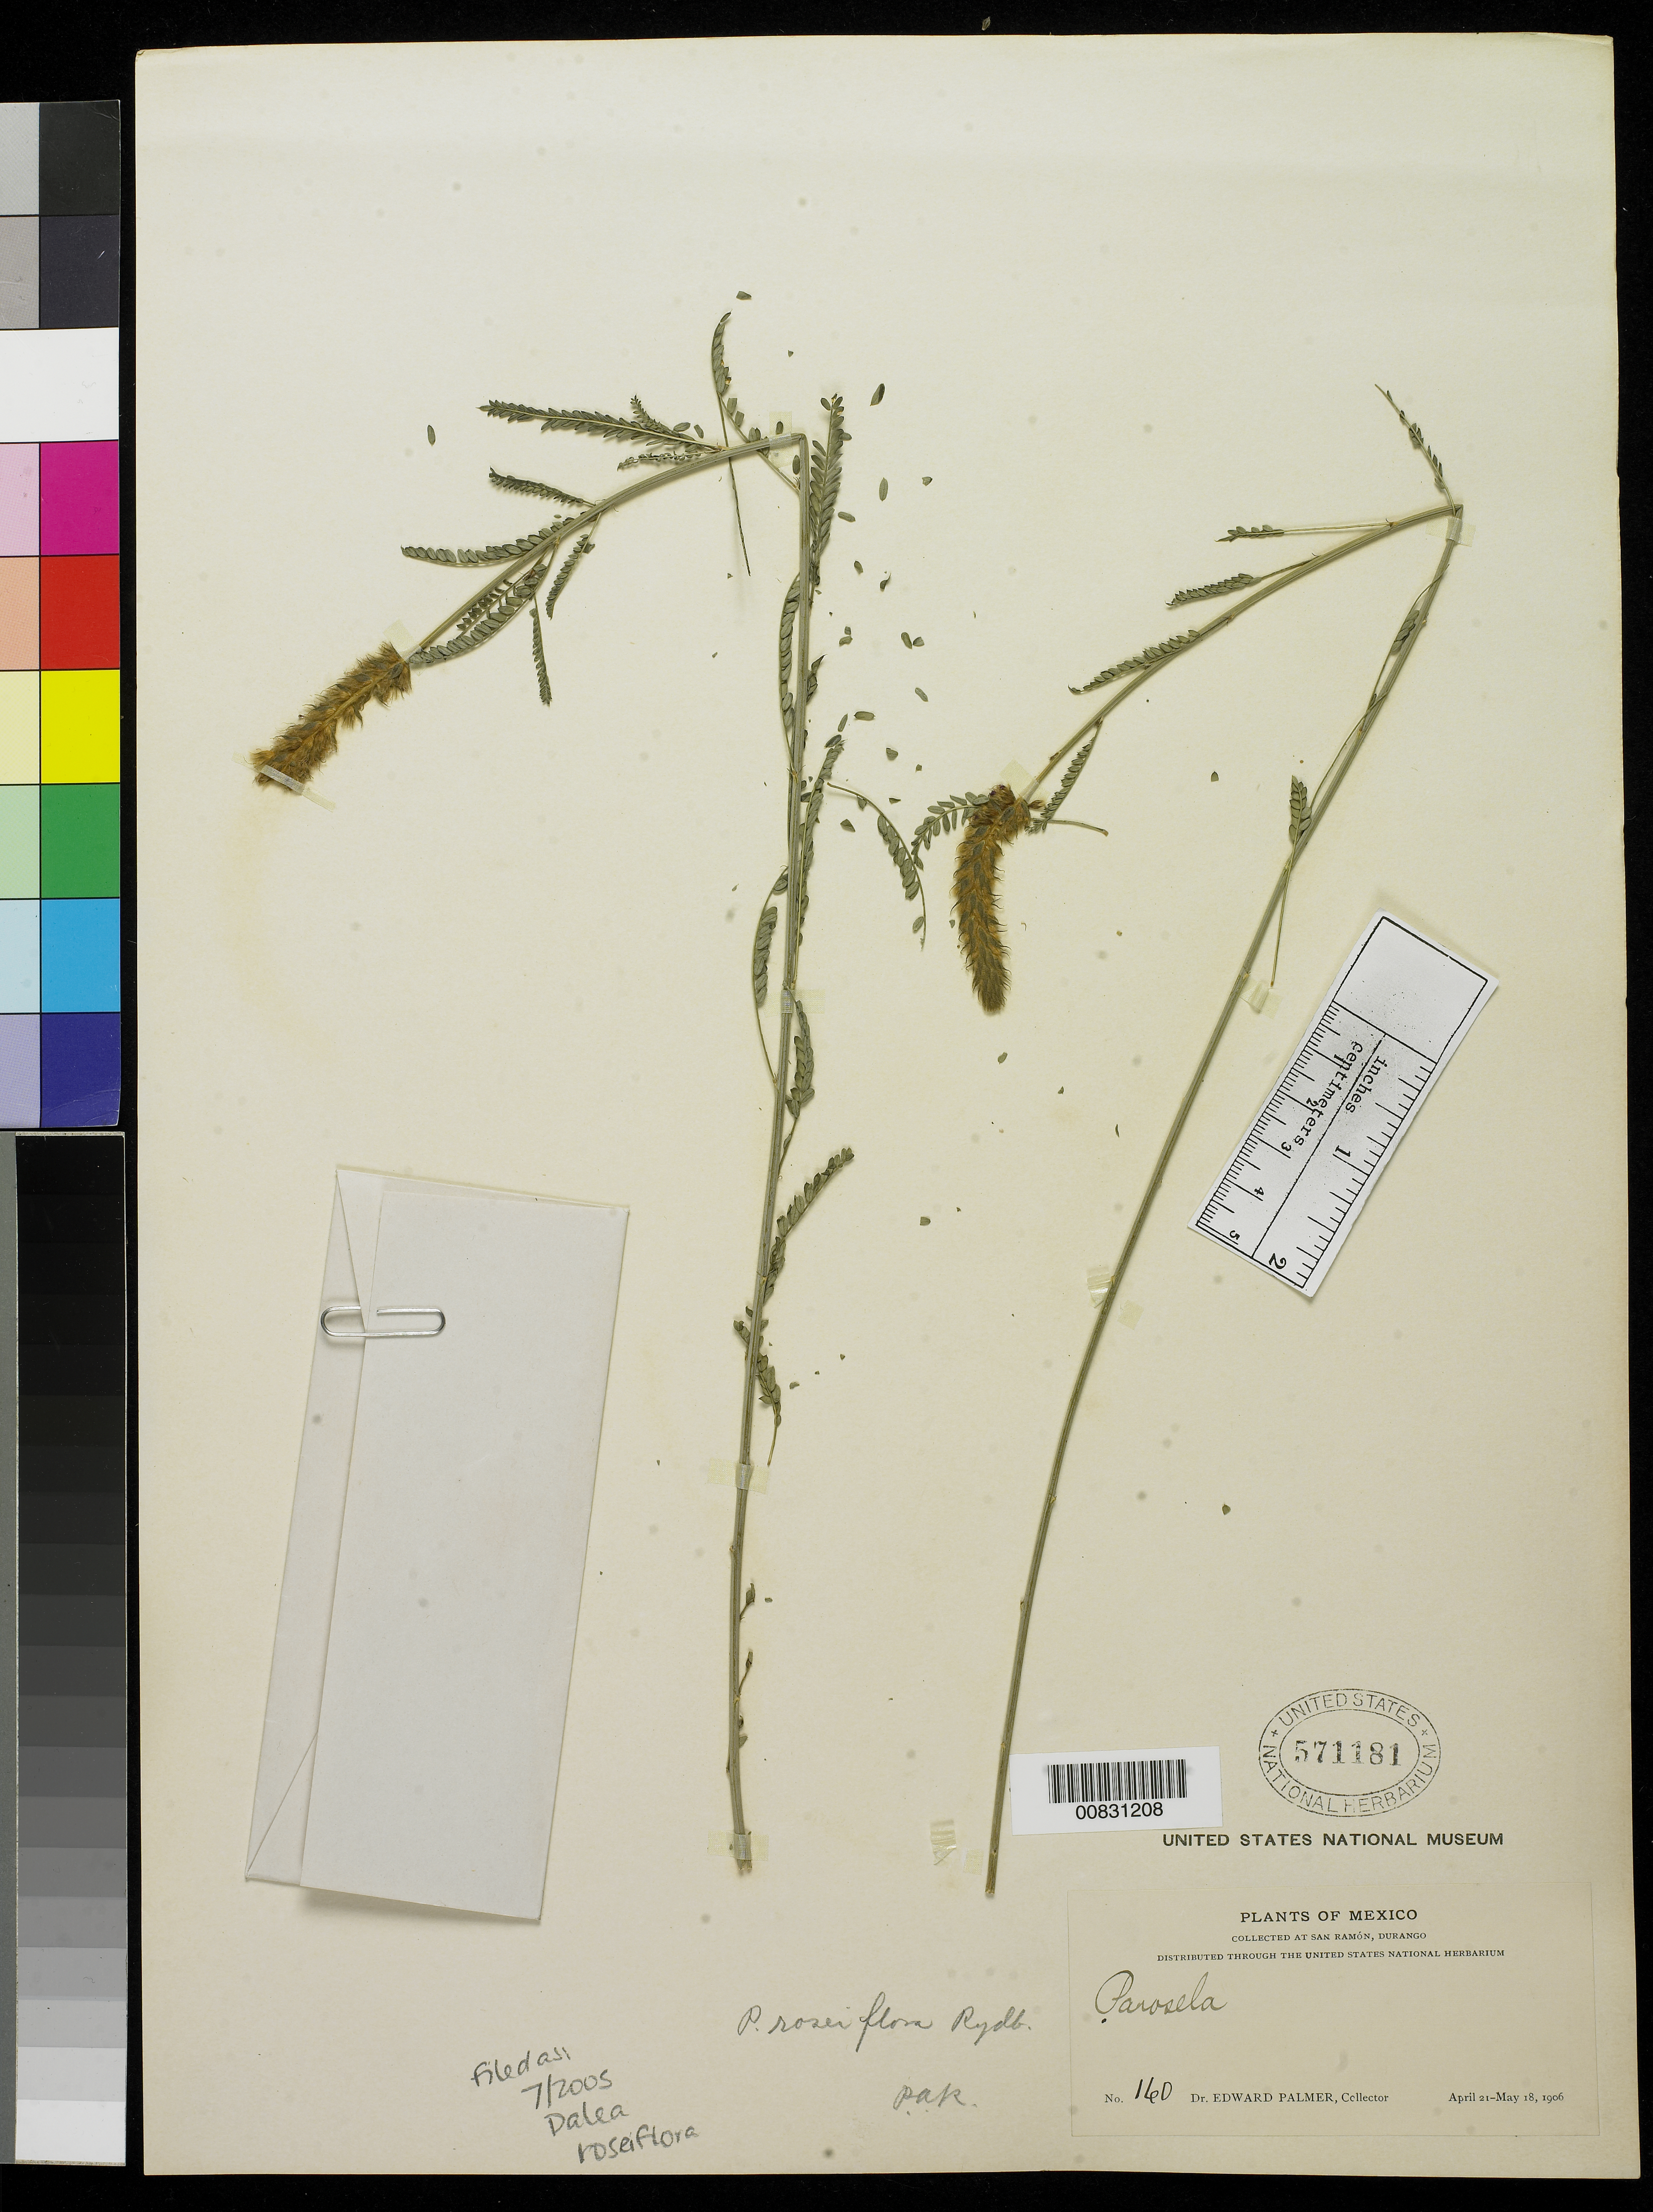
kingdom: Plantae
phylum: Tracheophyta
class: Magnoliopsida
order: Fabales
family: Fabaceae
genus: Dalea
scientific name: Dalea roseiflora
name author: (Rydb.) Riley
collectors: E. Palmer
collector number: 160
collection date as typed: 21 Apr 1906 to 18 May 1906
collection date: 1906-04-21/1906-05-18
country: Mexico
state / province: Durango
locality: San Ramón, Durango.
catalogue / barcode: US 571181